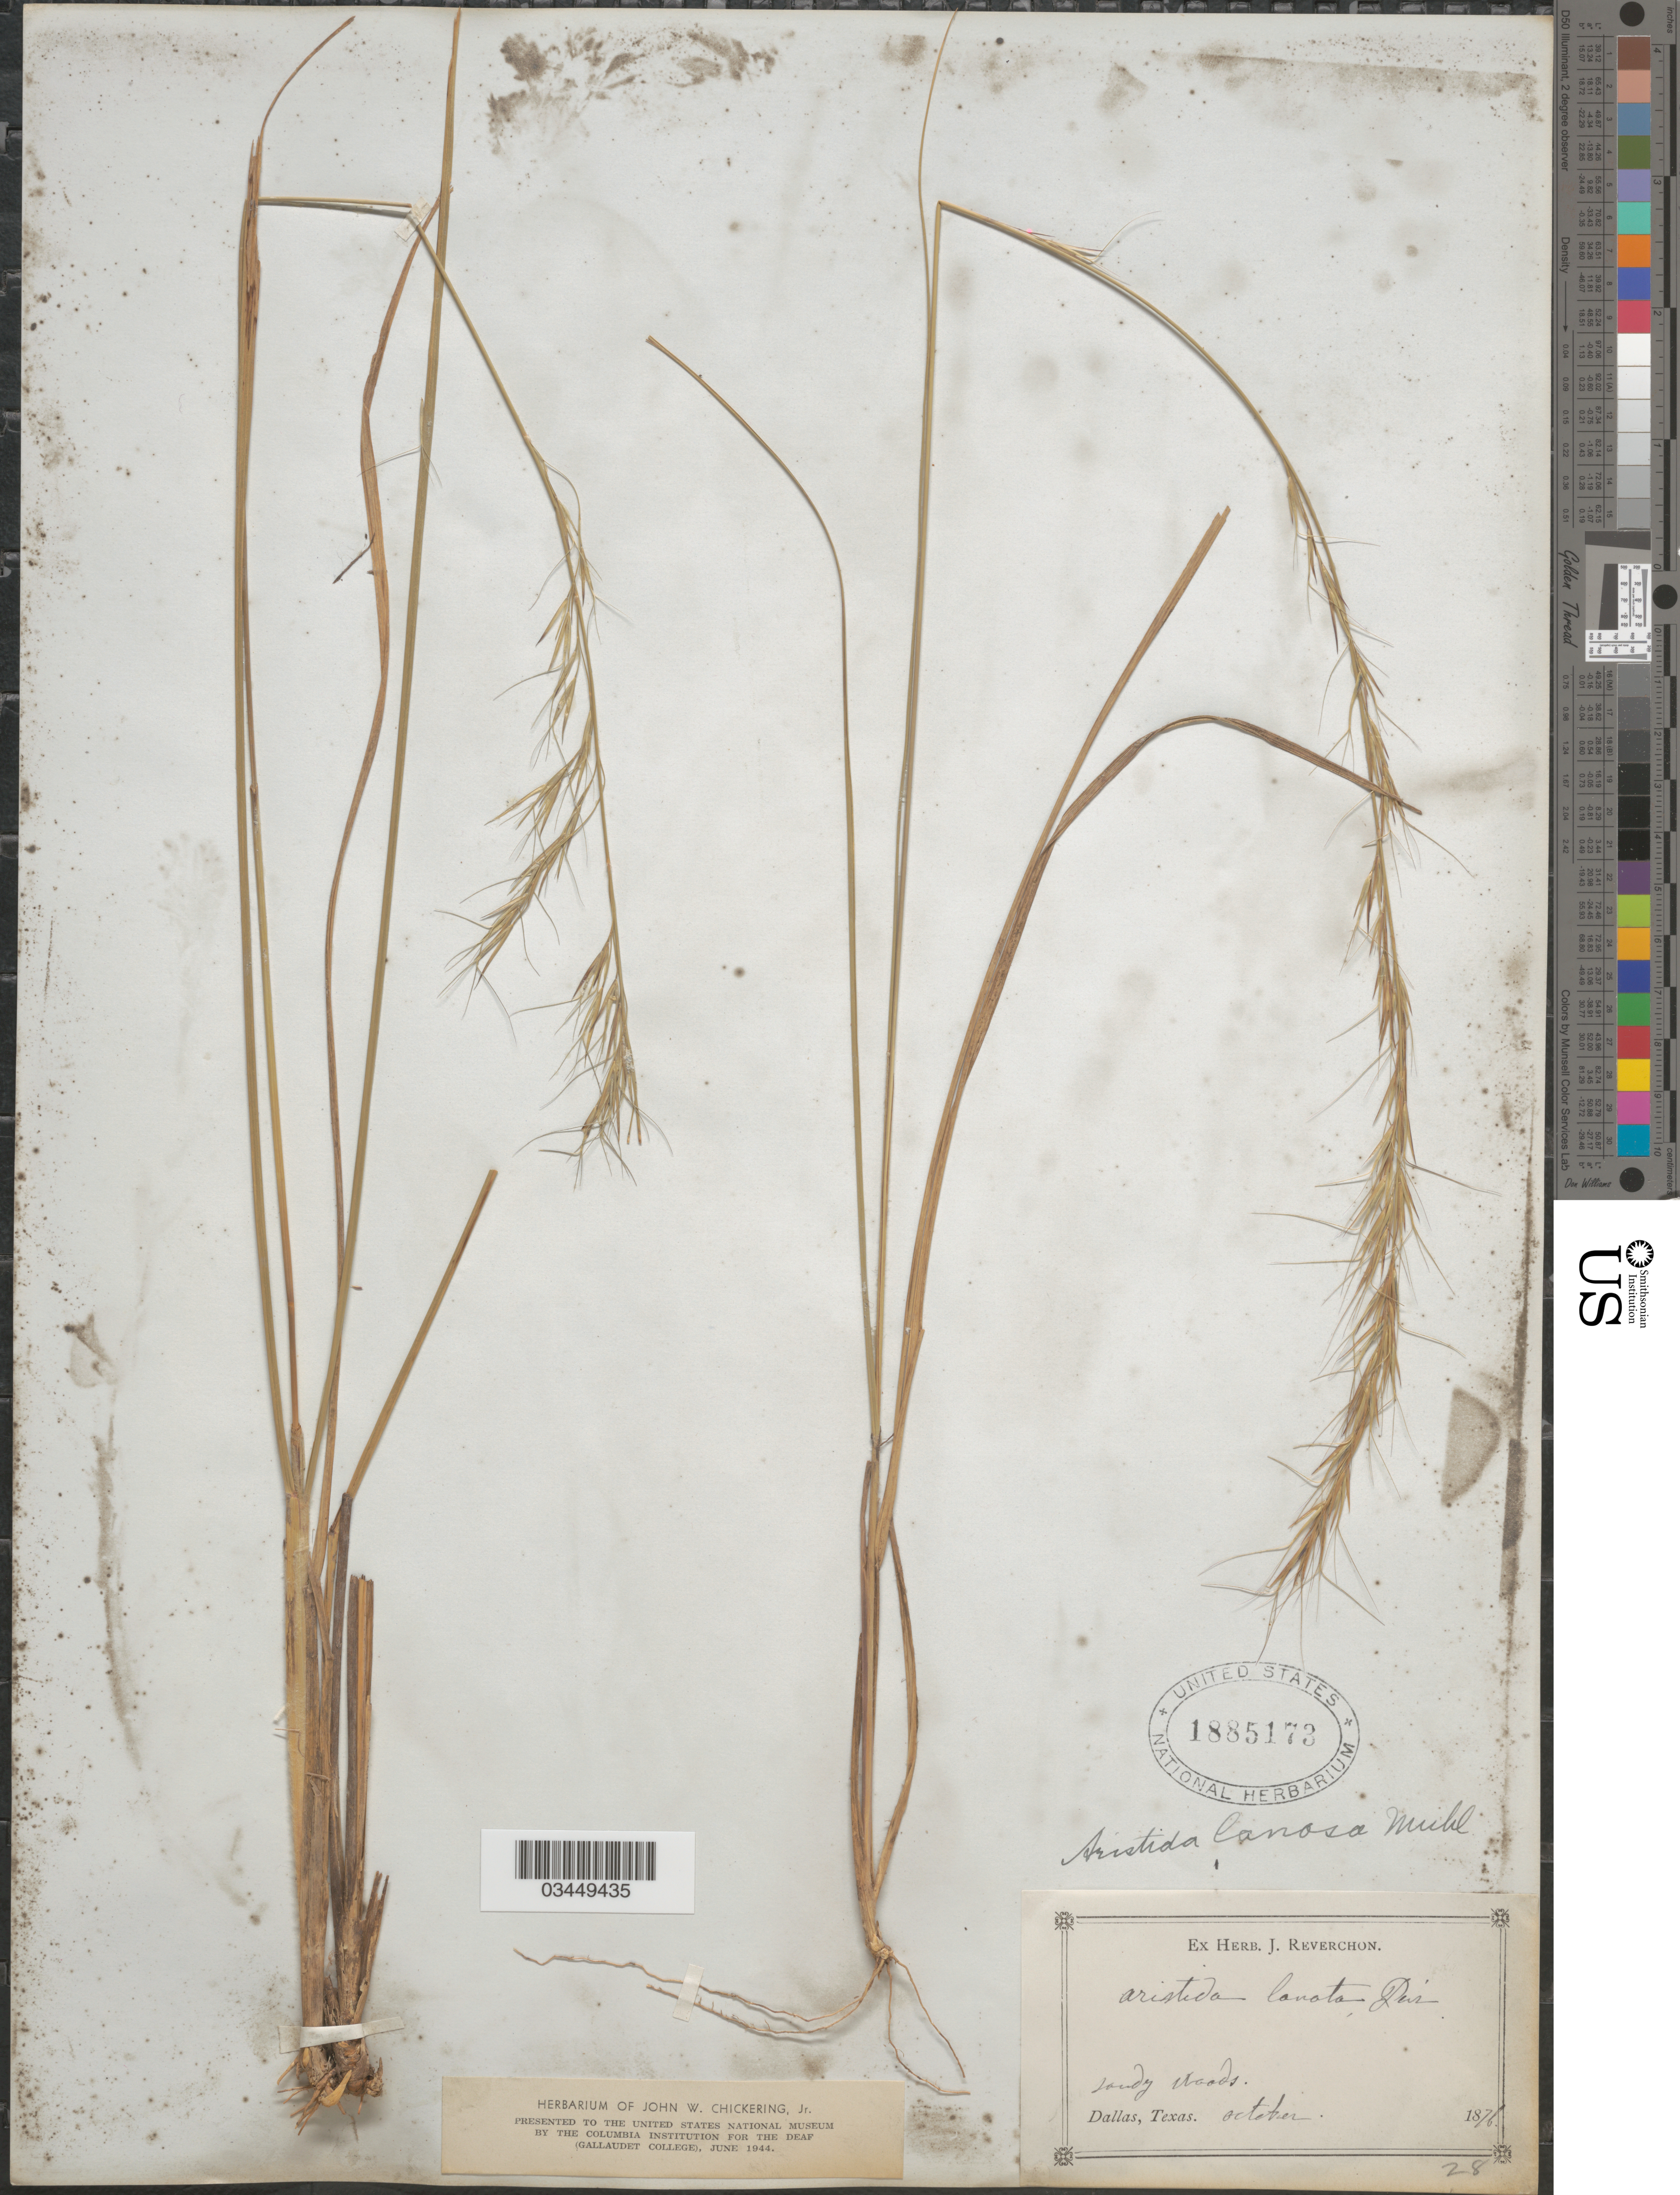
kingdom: Plantae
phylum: Tracheophyta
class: Liliopsida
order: Poales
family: Poaceae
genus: Aristida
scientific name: Aristida lanosa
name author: Muhl.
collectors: ex herb. J. Reverchon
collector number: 28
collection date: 1876-10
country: United States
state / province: Texas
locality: Dallas. Sandy woods.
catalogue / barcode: US 1885173